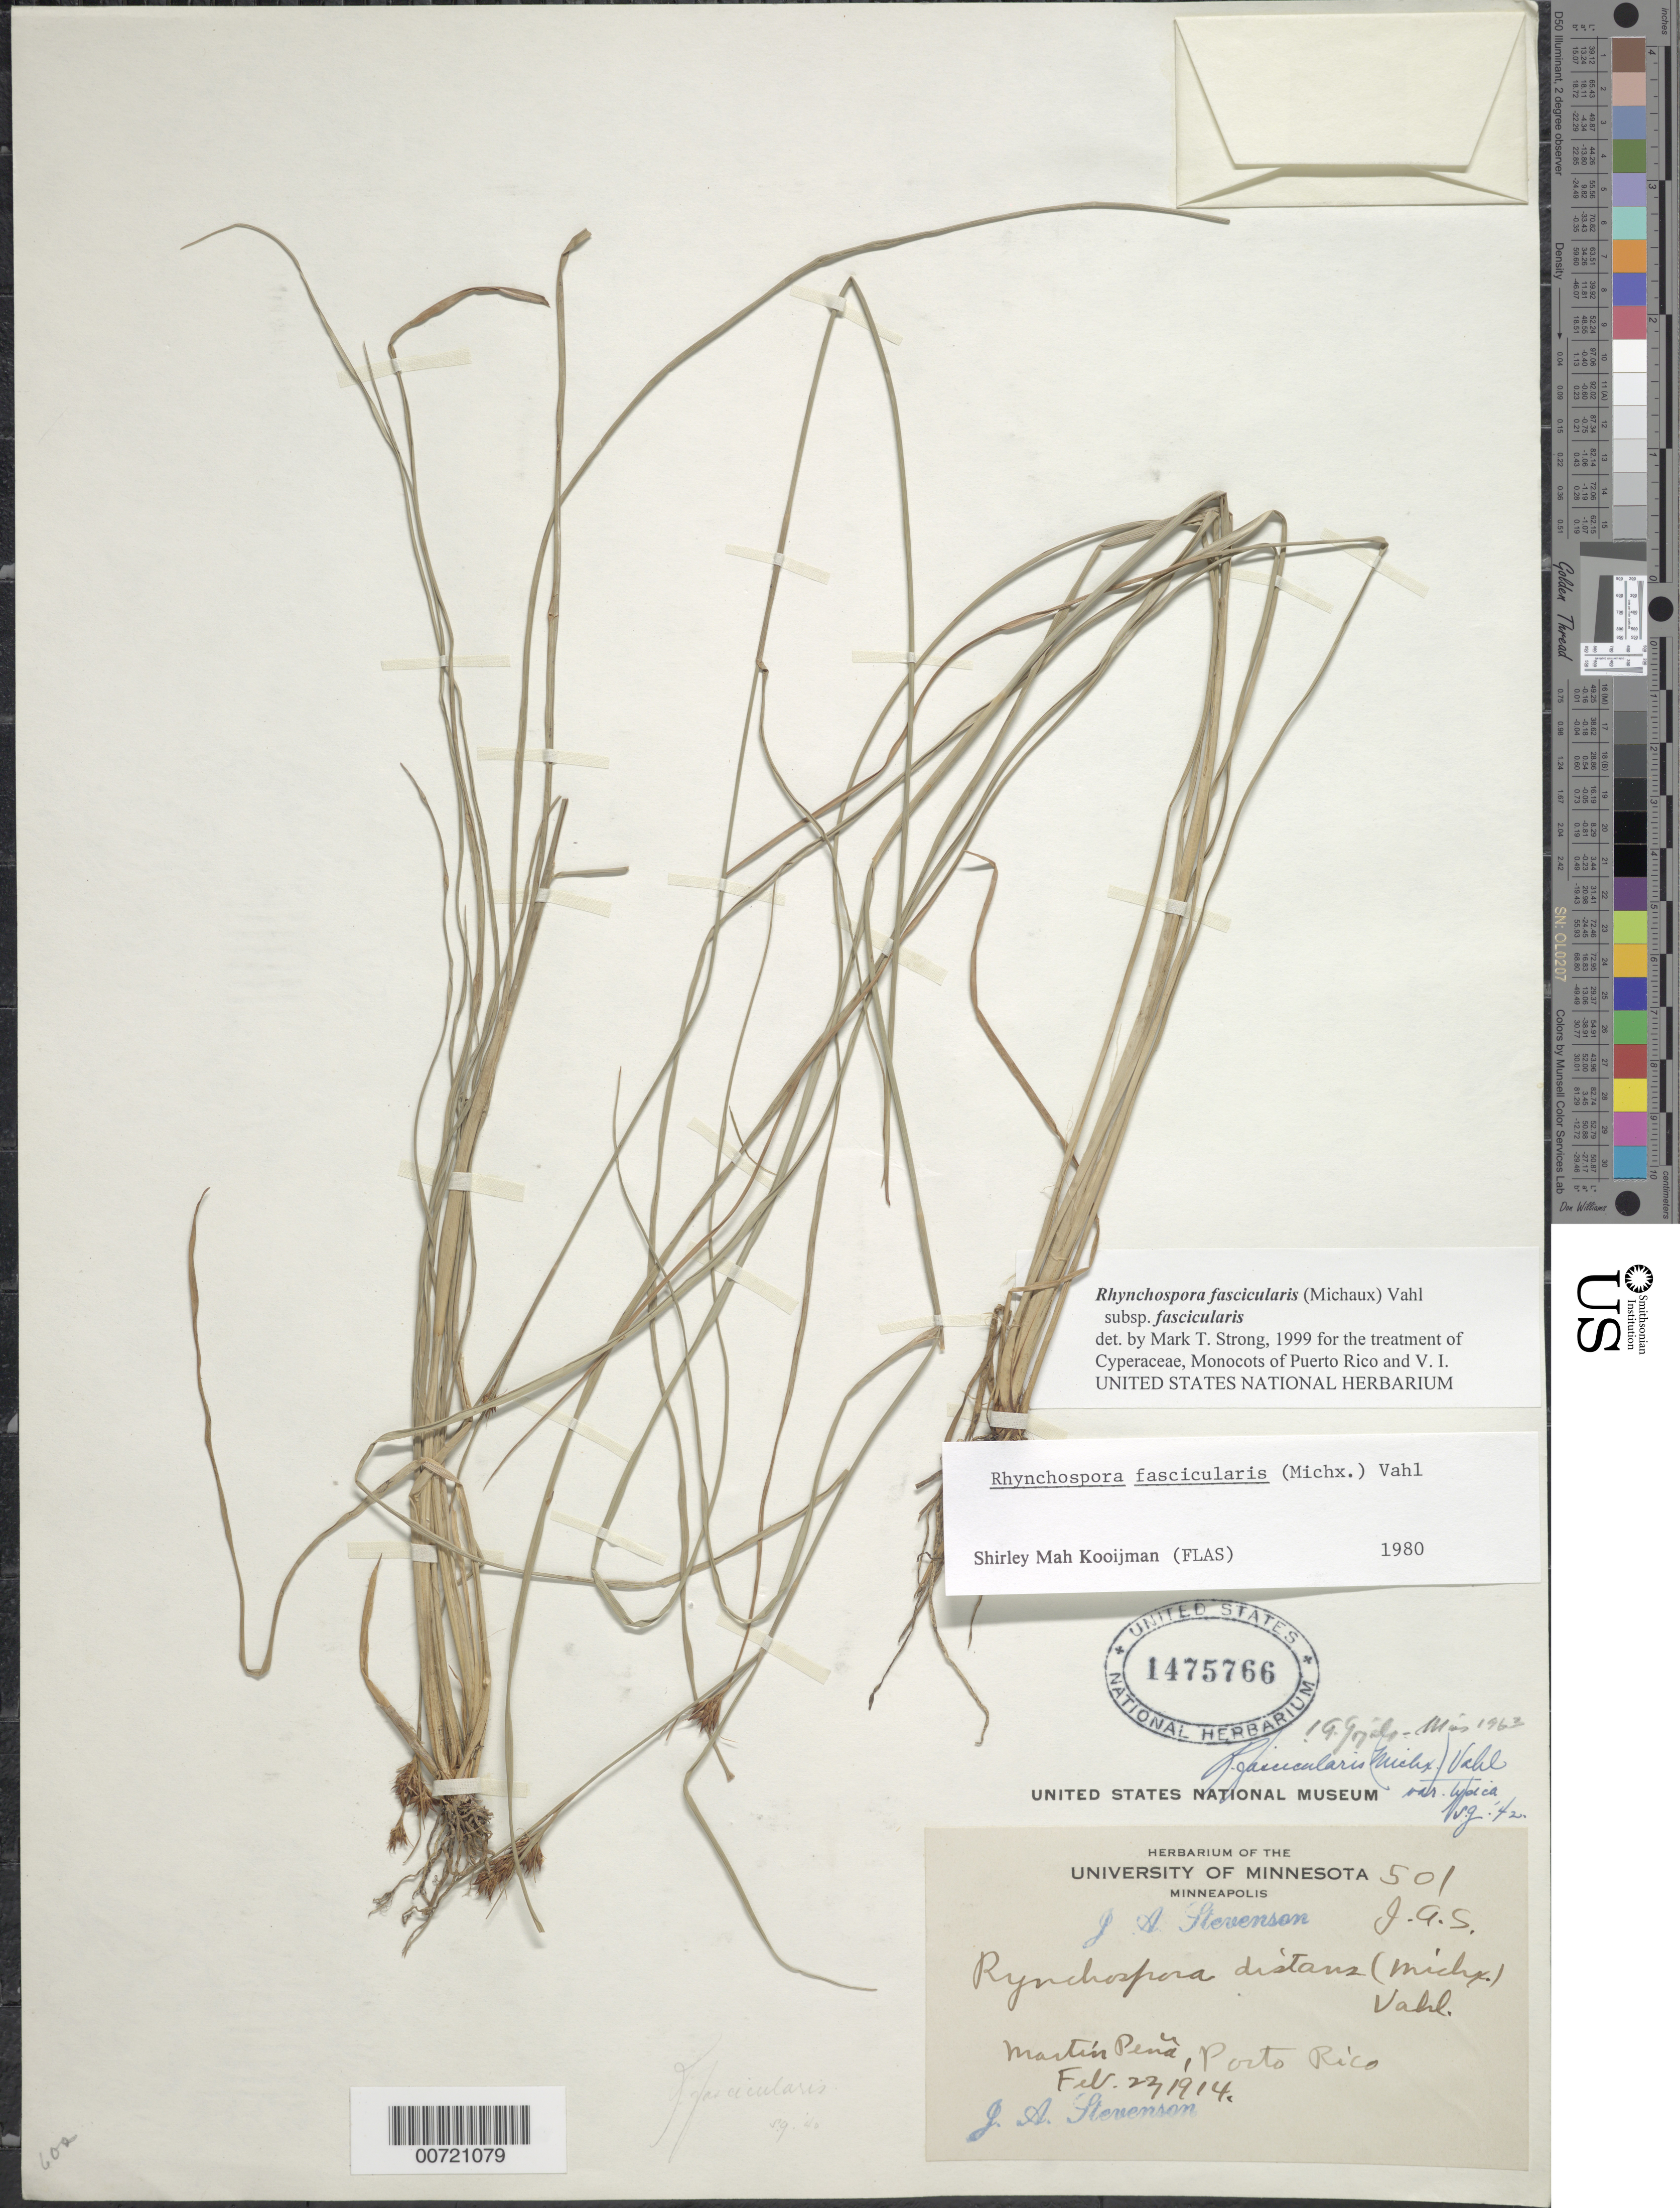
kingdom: Plantae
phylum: Tracheophyta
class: Liliopsida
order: Poales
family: Cyperaceae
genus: Rhynchospora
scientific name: Rhynchospora fascicularis subsp. fascicularis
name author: (Michx.) Vahl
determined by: Strong, M. T., (US), Smithsonian Institution - National Museum of Natural History (UNITED STATES)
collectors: J. Stevenson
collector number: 501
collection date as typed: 23 Feb 1914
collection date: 1914-02-23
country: Puerto Rico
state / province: San Juan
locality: Martín Peña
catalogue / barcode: US 1475766